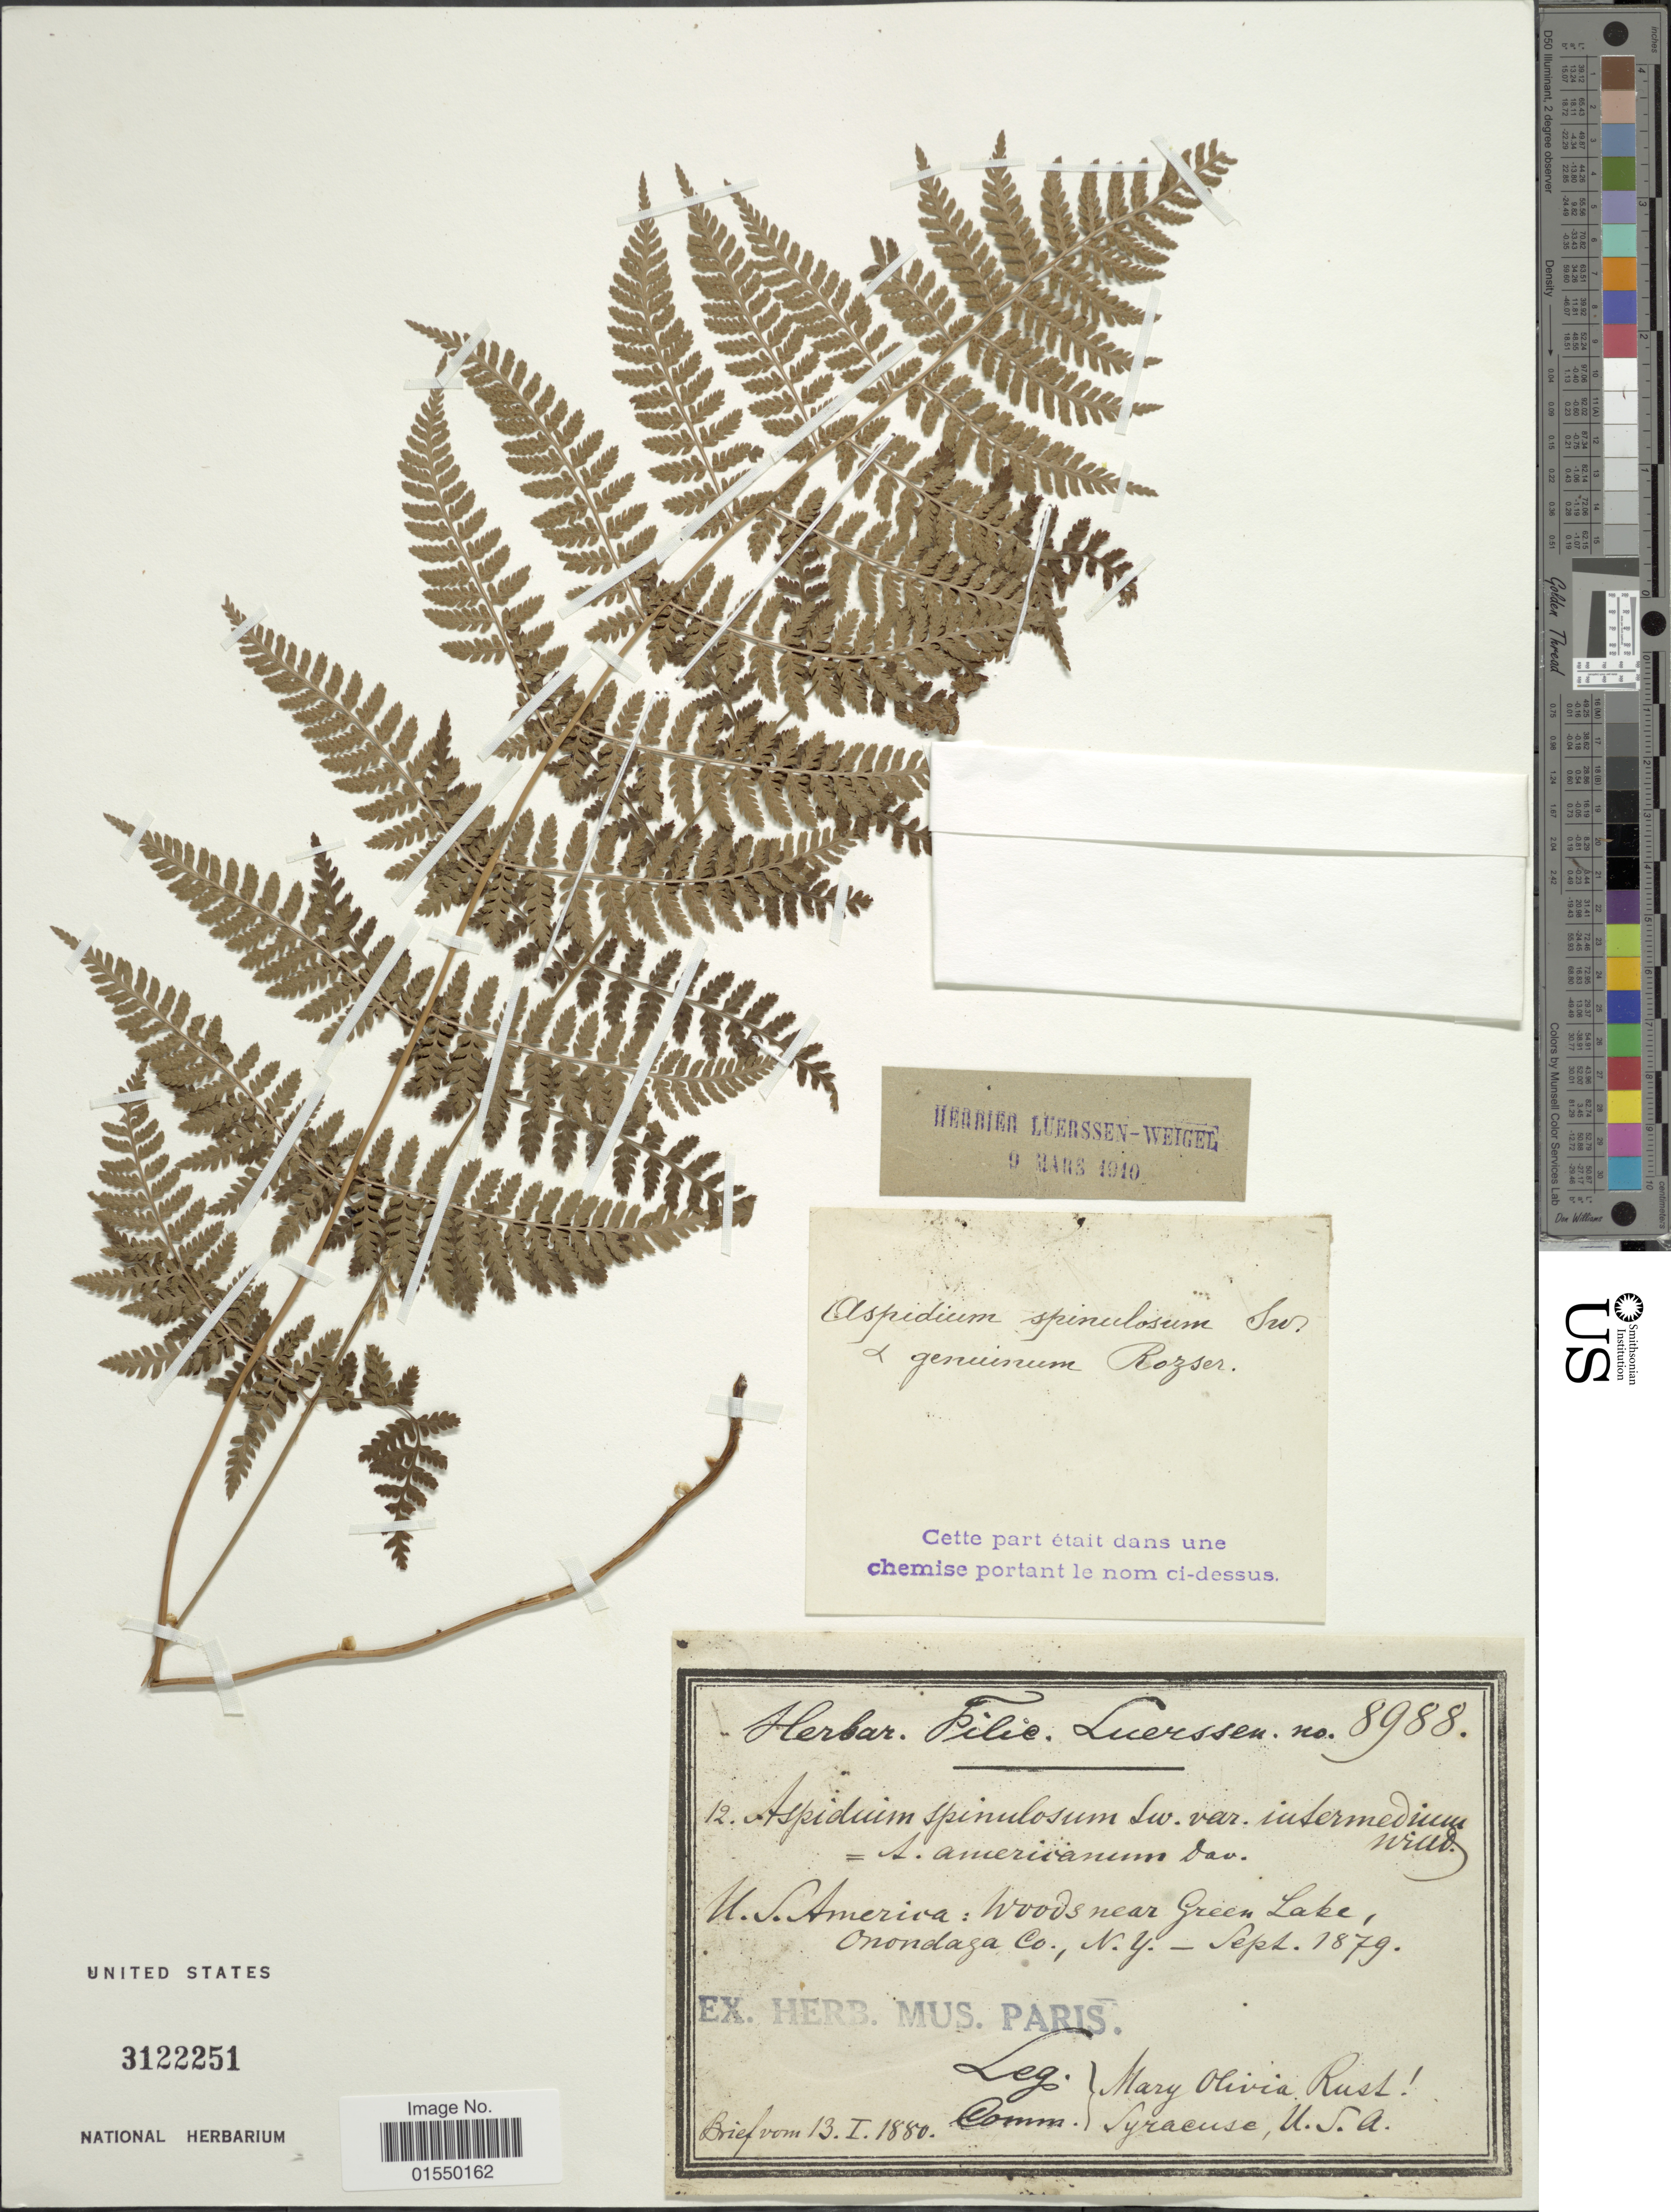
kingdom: Plantae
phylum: Tracheophyta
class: Polypodiopsida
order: Polypodiales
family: Dryopteridaceae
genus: Dryopteris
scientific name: Dryopteris carthusiana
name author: (Villars) H.P. Fuchs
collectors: M. Rust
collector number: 8988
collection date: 1879-09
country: United States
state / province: New York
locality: U. S. America: woods near Green Lake, Onondago Co.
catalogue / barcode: US 3122251